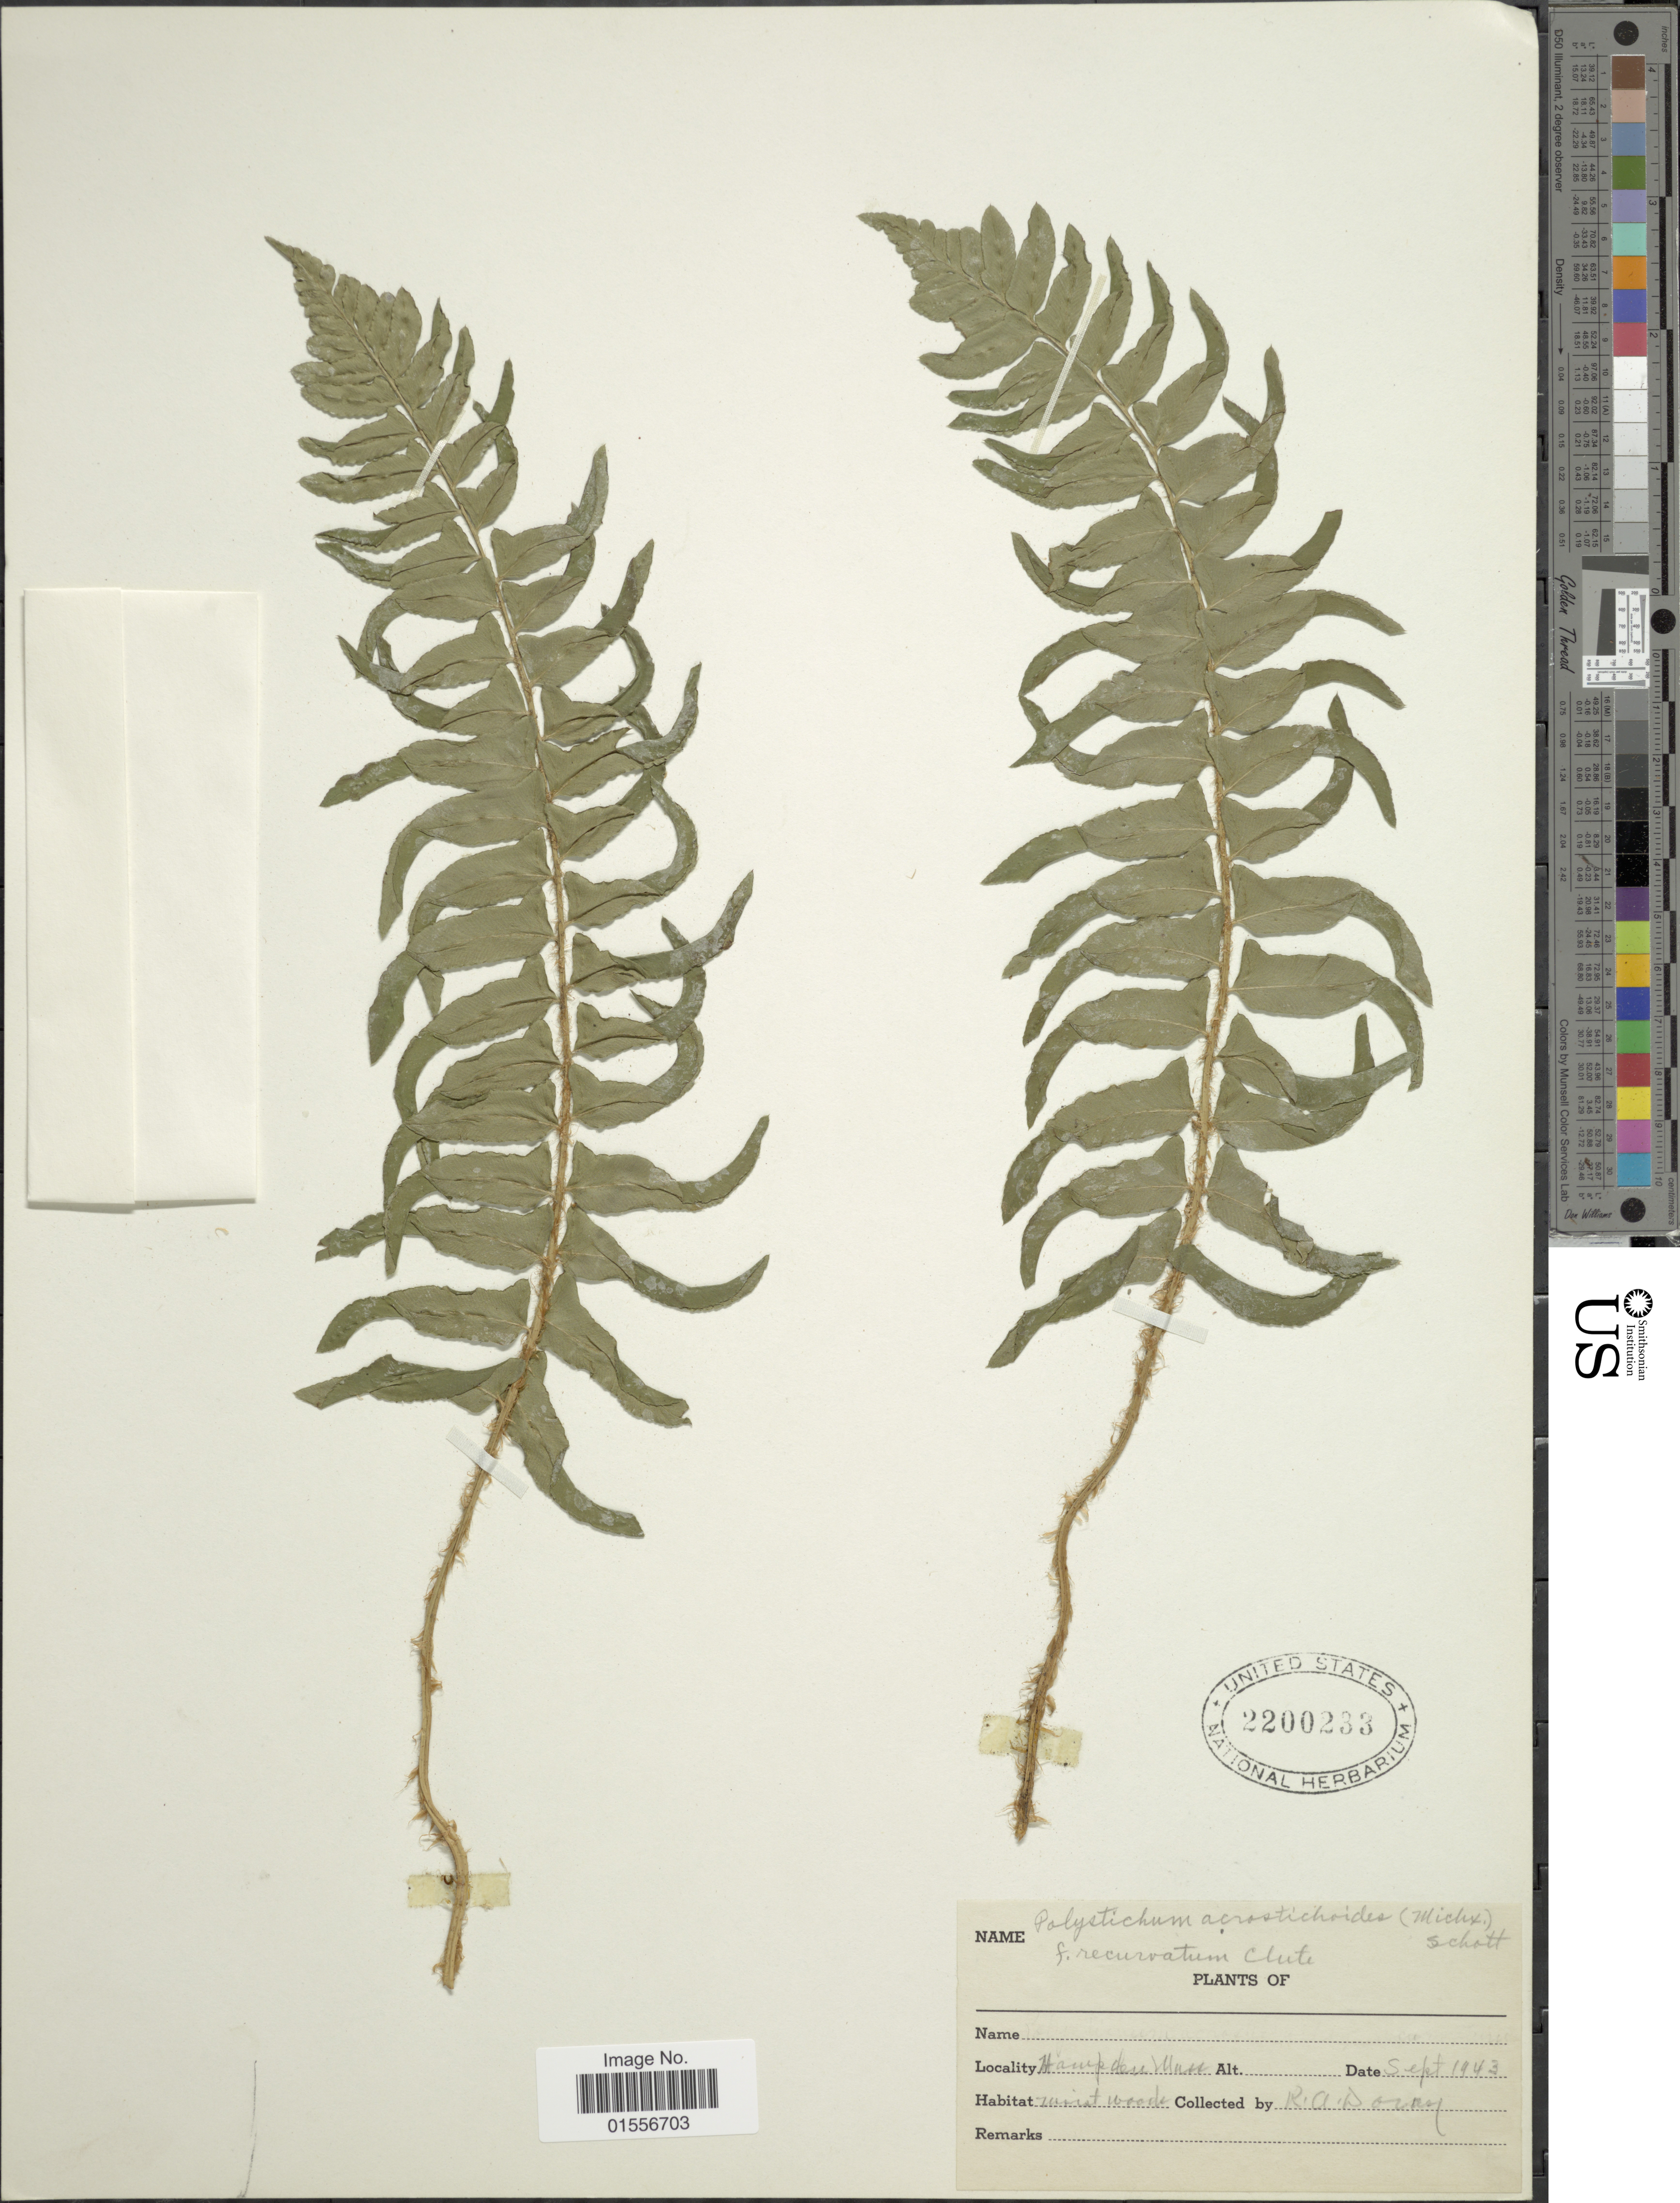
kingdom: Plantae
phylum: Tracheophyta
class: Polypodiopsida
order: Polypodiales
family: Dryopteridaceae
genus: Polystichum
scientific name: Polystichum acrostichoides f. recurvatum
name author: Clute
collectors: R. Doray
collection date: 1943-09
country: United States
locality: Hampders Mutt, moist woods.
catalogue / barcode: US 2200233